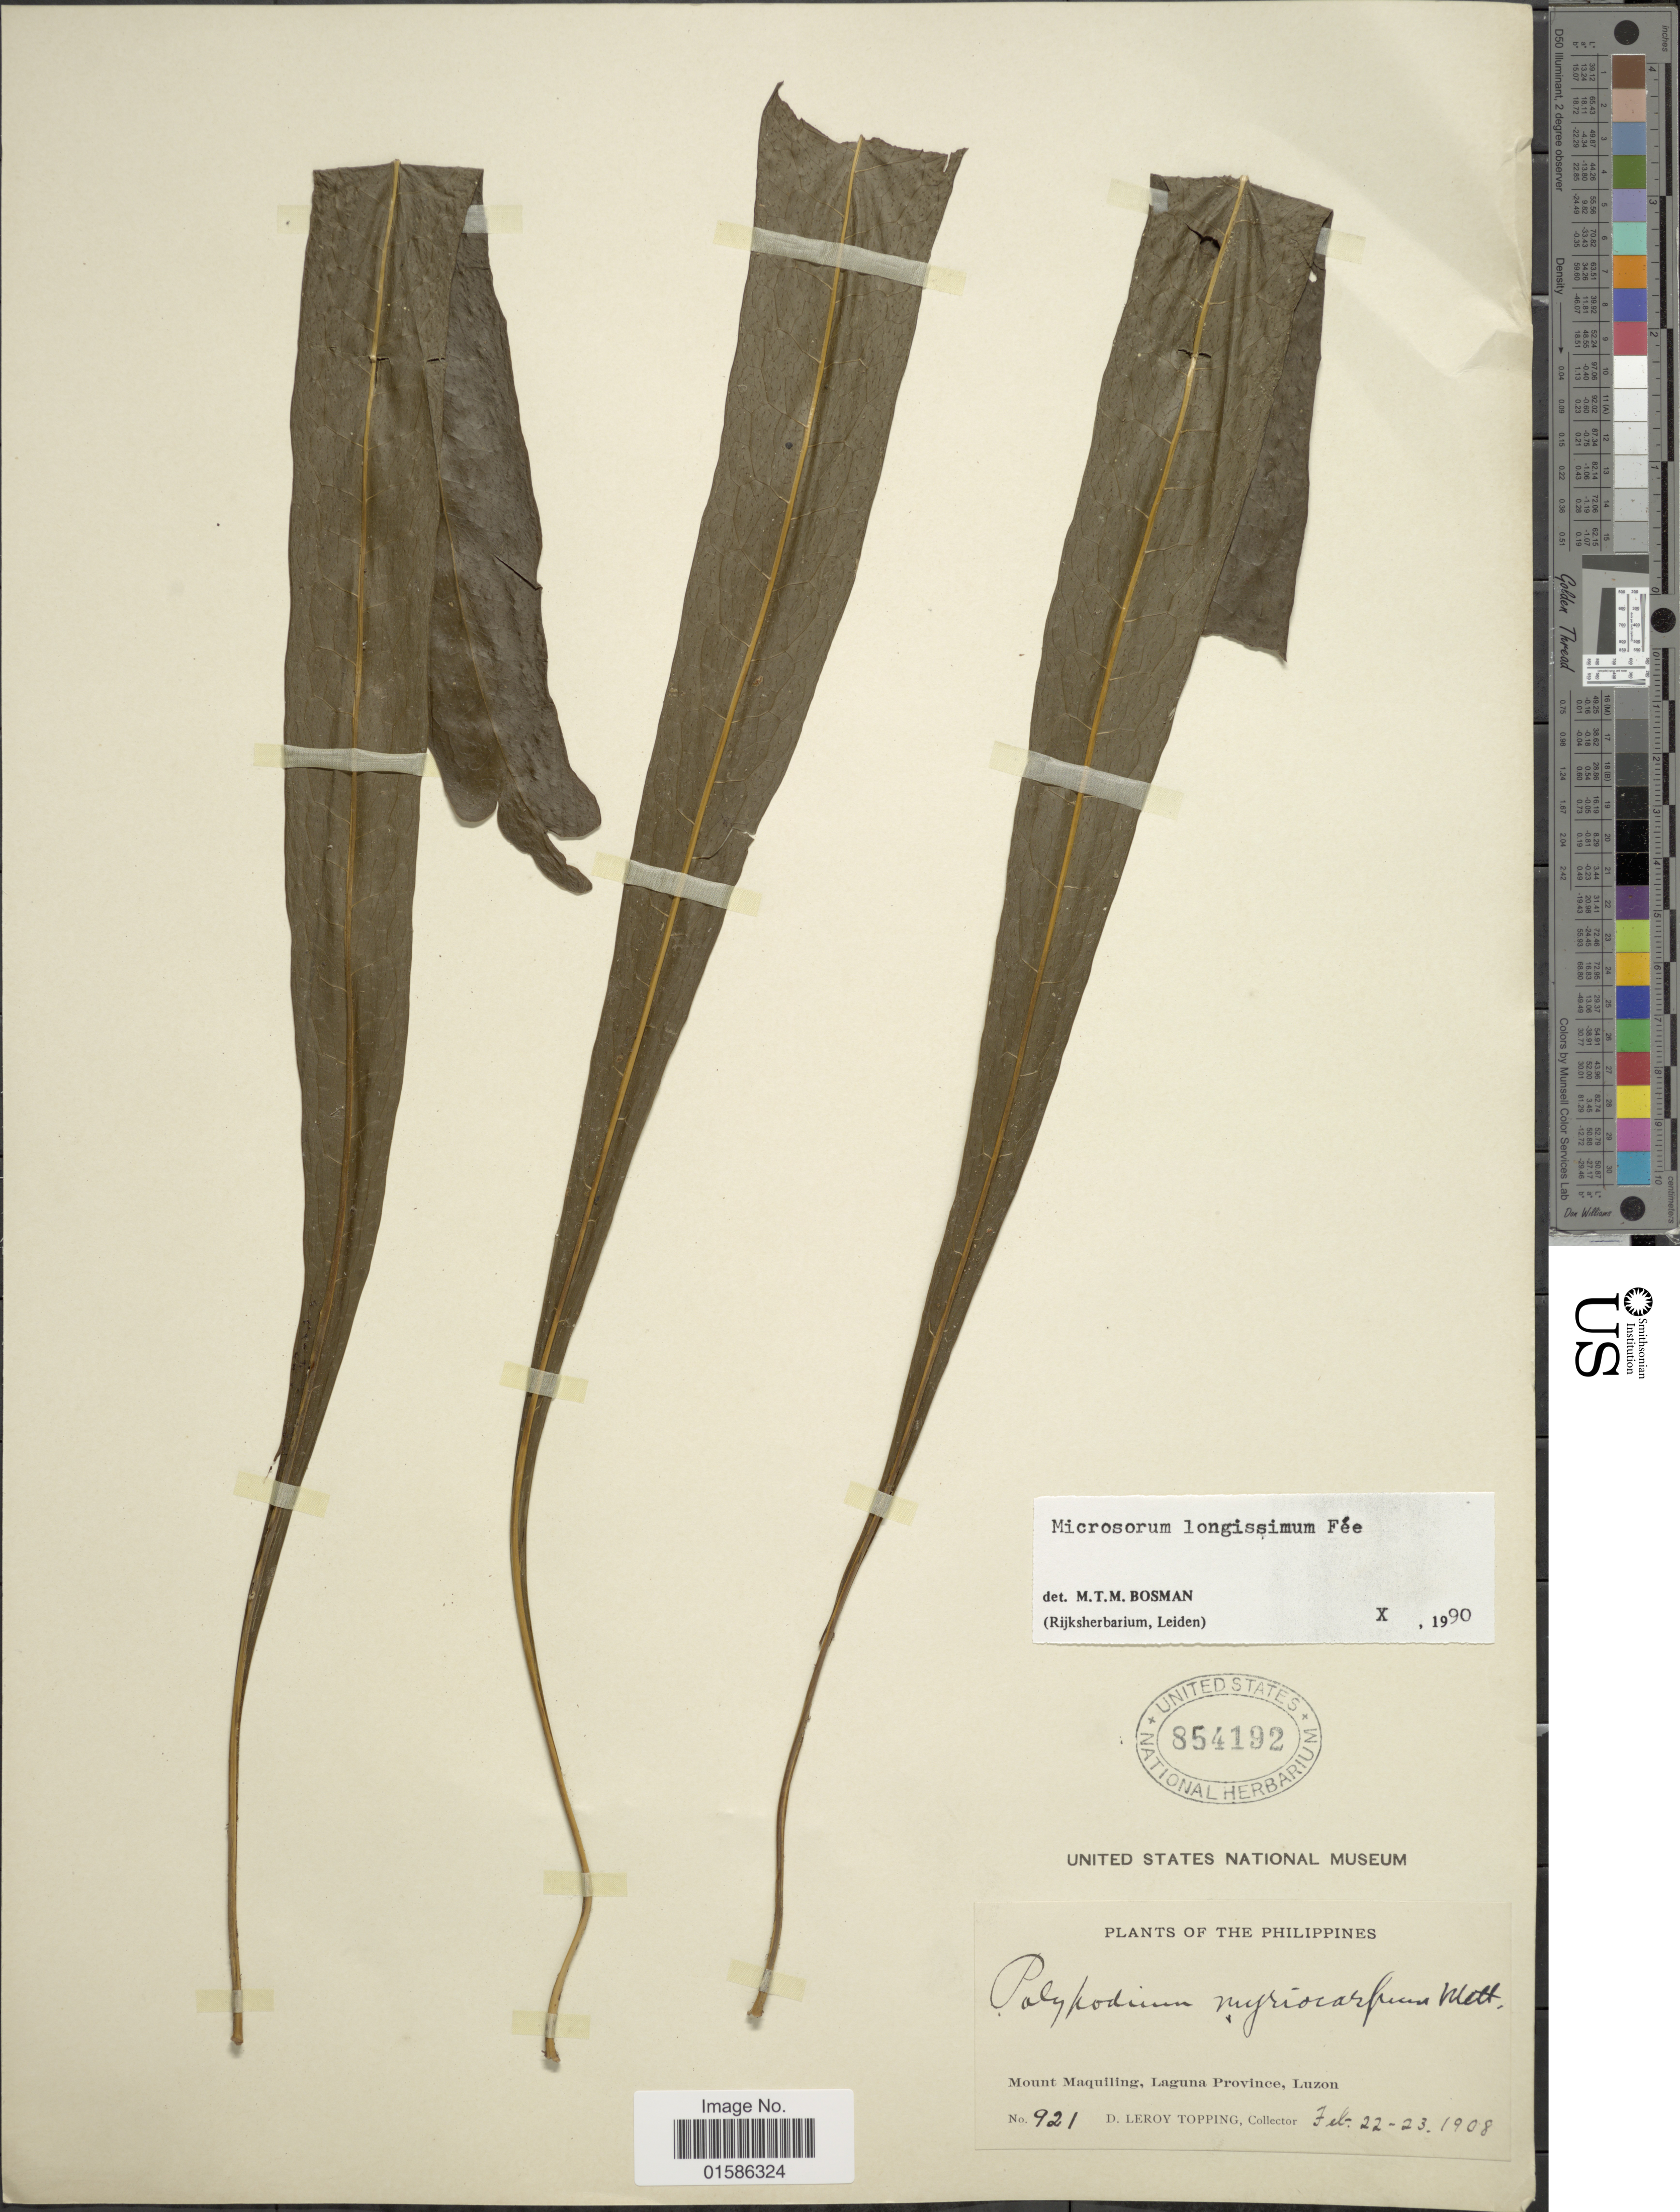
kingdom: Plantae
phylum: Tracheophyta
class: Polypodiopsida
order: Polypodiales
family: Polypodiaceae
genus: Microsorum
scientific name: Microsorum longissimum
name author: Fée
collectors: D. L. Topping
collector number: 921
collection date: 1908-02-22/1908-02-23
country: Philippines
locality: Mount Maquiling, Laguna Province, Luzon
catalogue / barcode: US 854192